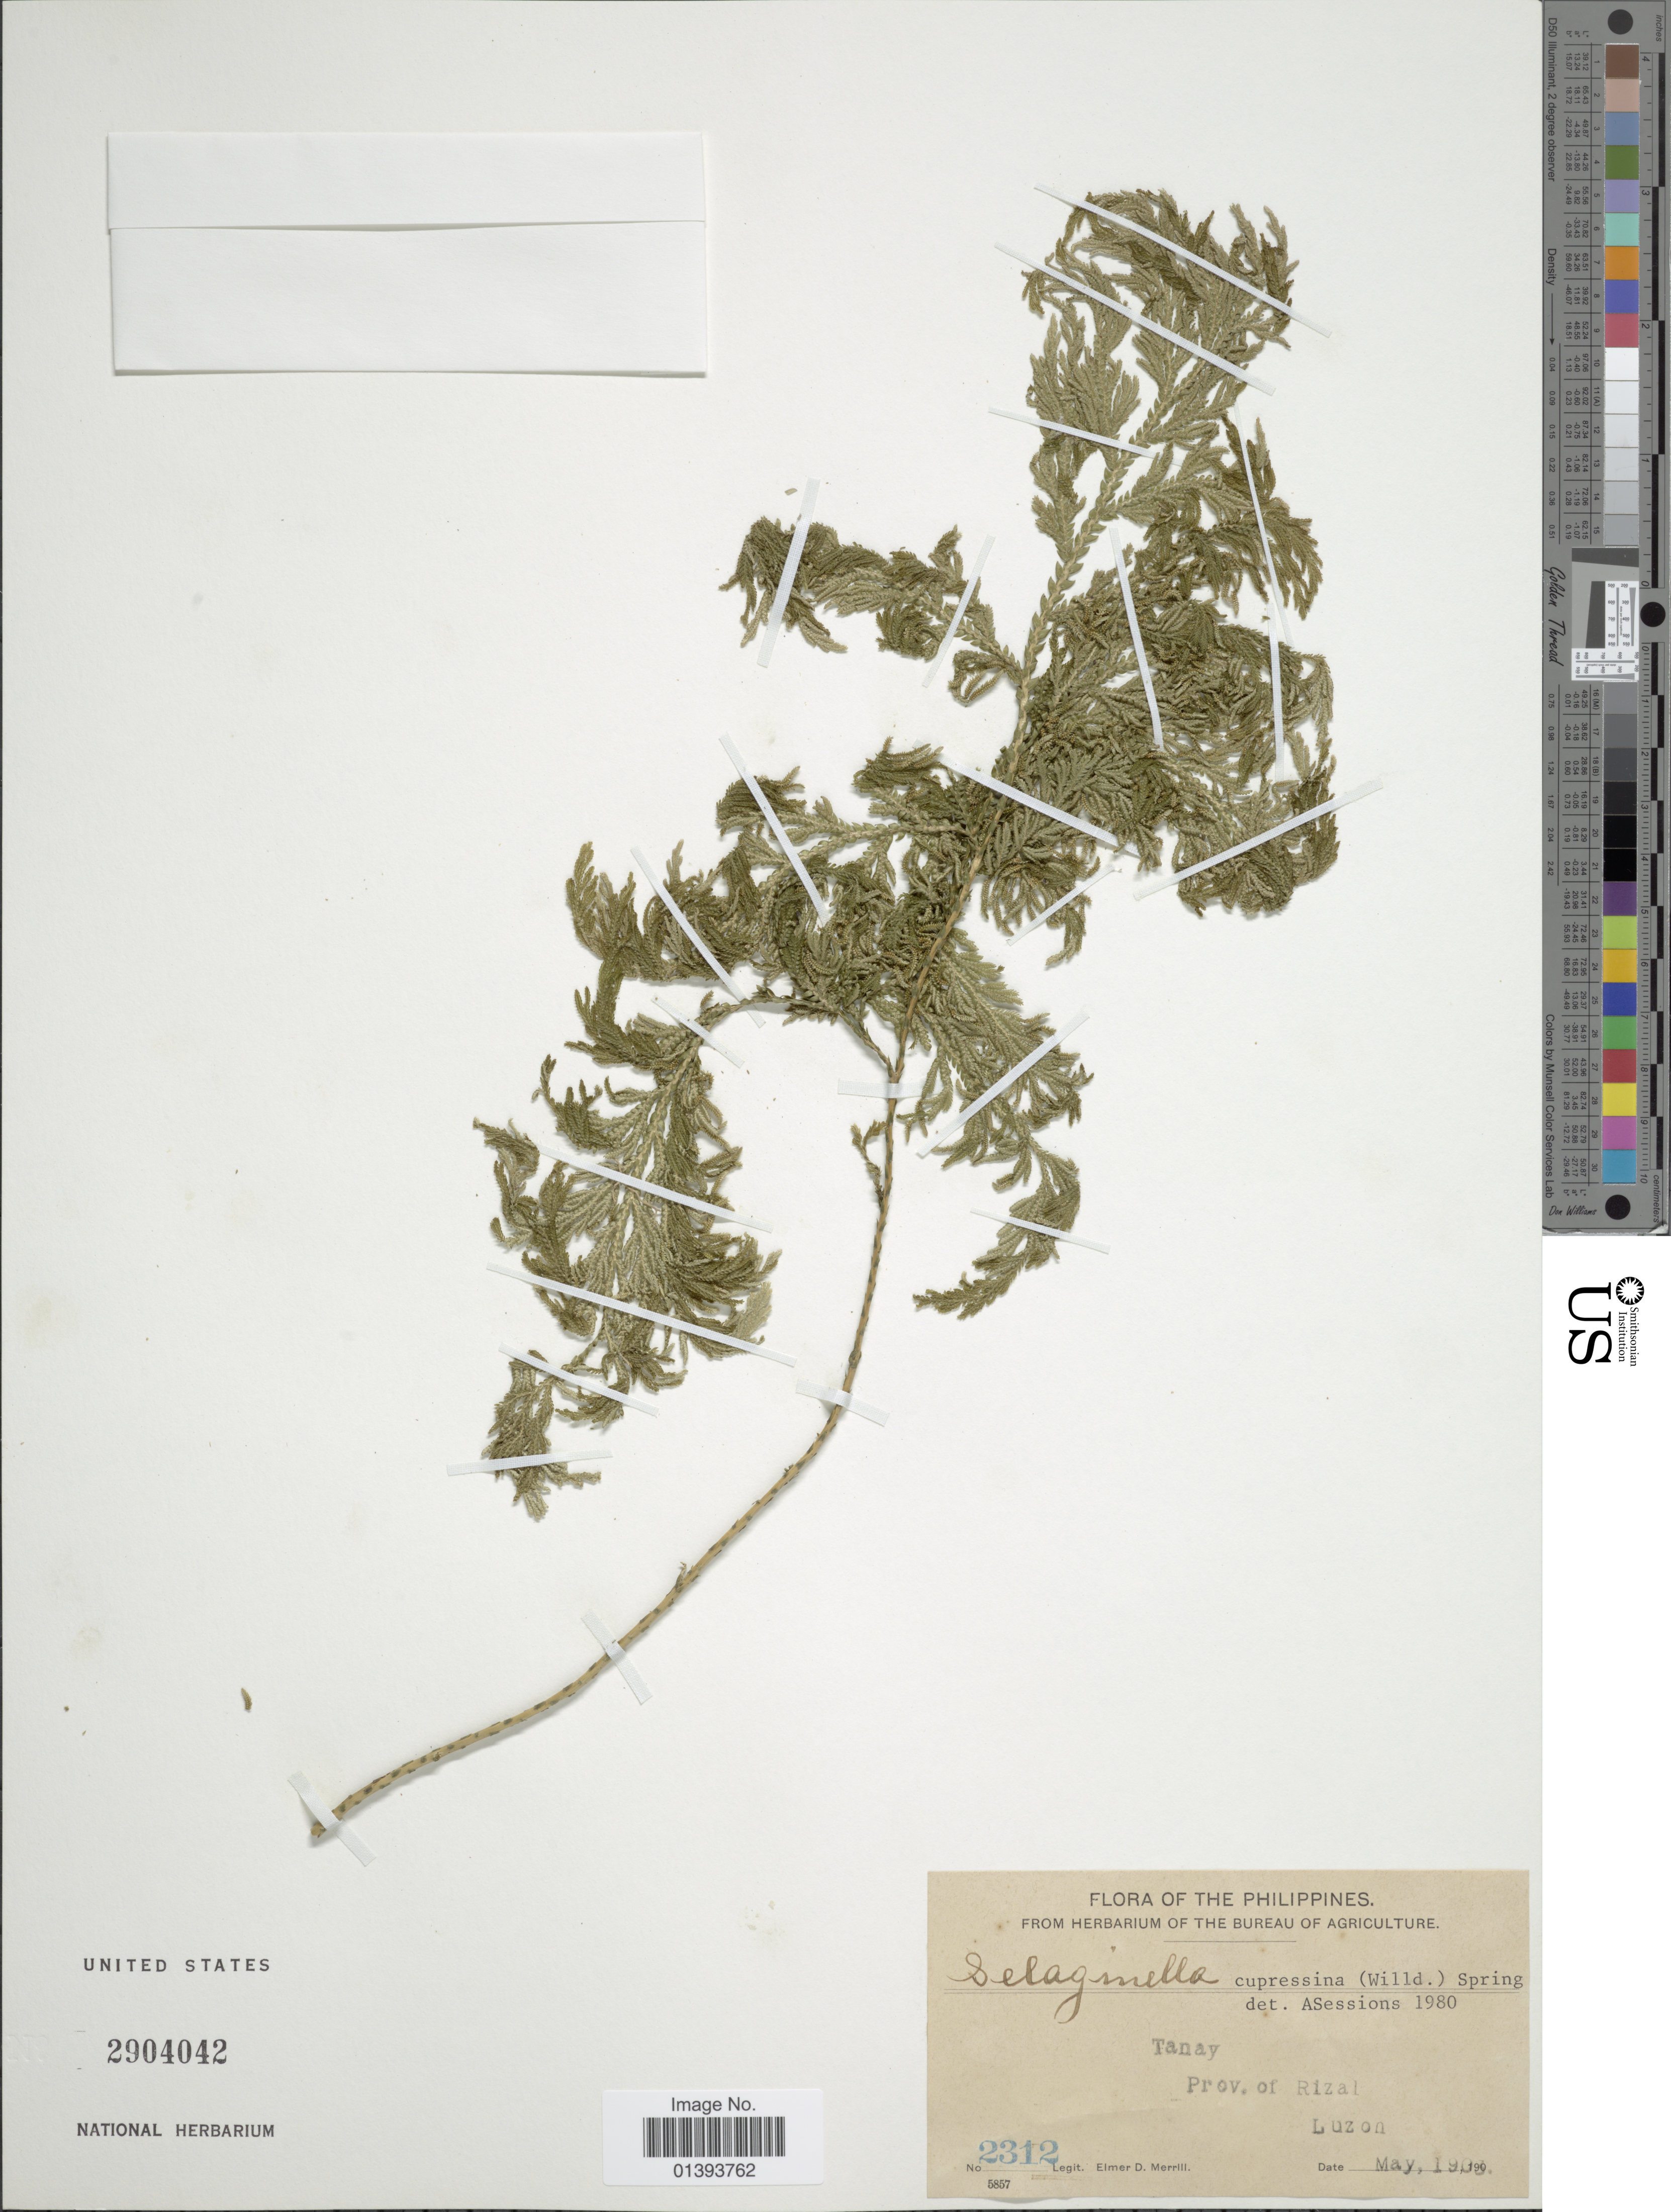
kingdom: Plantae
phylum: Tracheophyta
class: Lycopodiopsida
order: Selaginellales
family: Selaginellaceae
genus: Selaginella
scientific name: Selaginella cupressina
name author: (Willd.) Spring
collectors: E. D. Merrill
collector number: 2312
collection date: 1908-05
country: Philippines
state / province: Central Luzon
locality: Tanay, prov. of Rizal, Luzon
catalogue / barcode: US 2904042